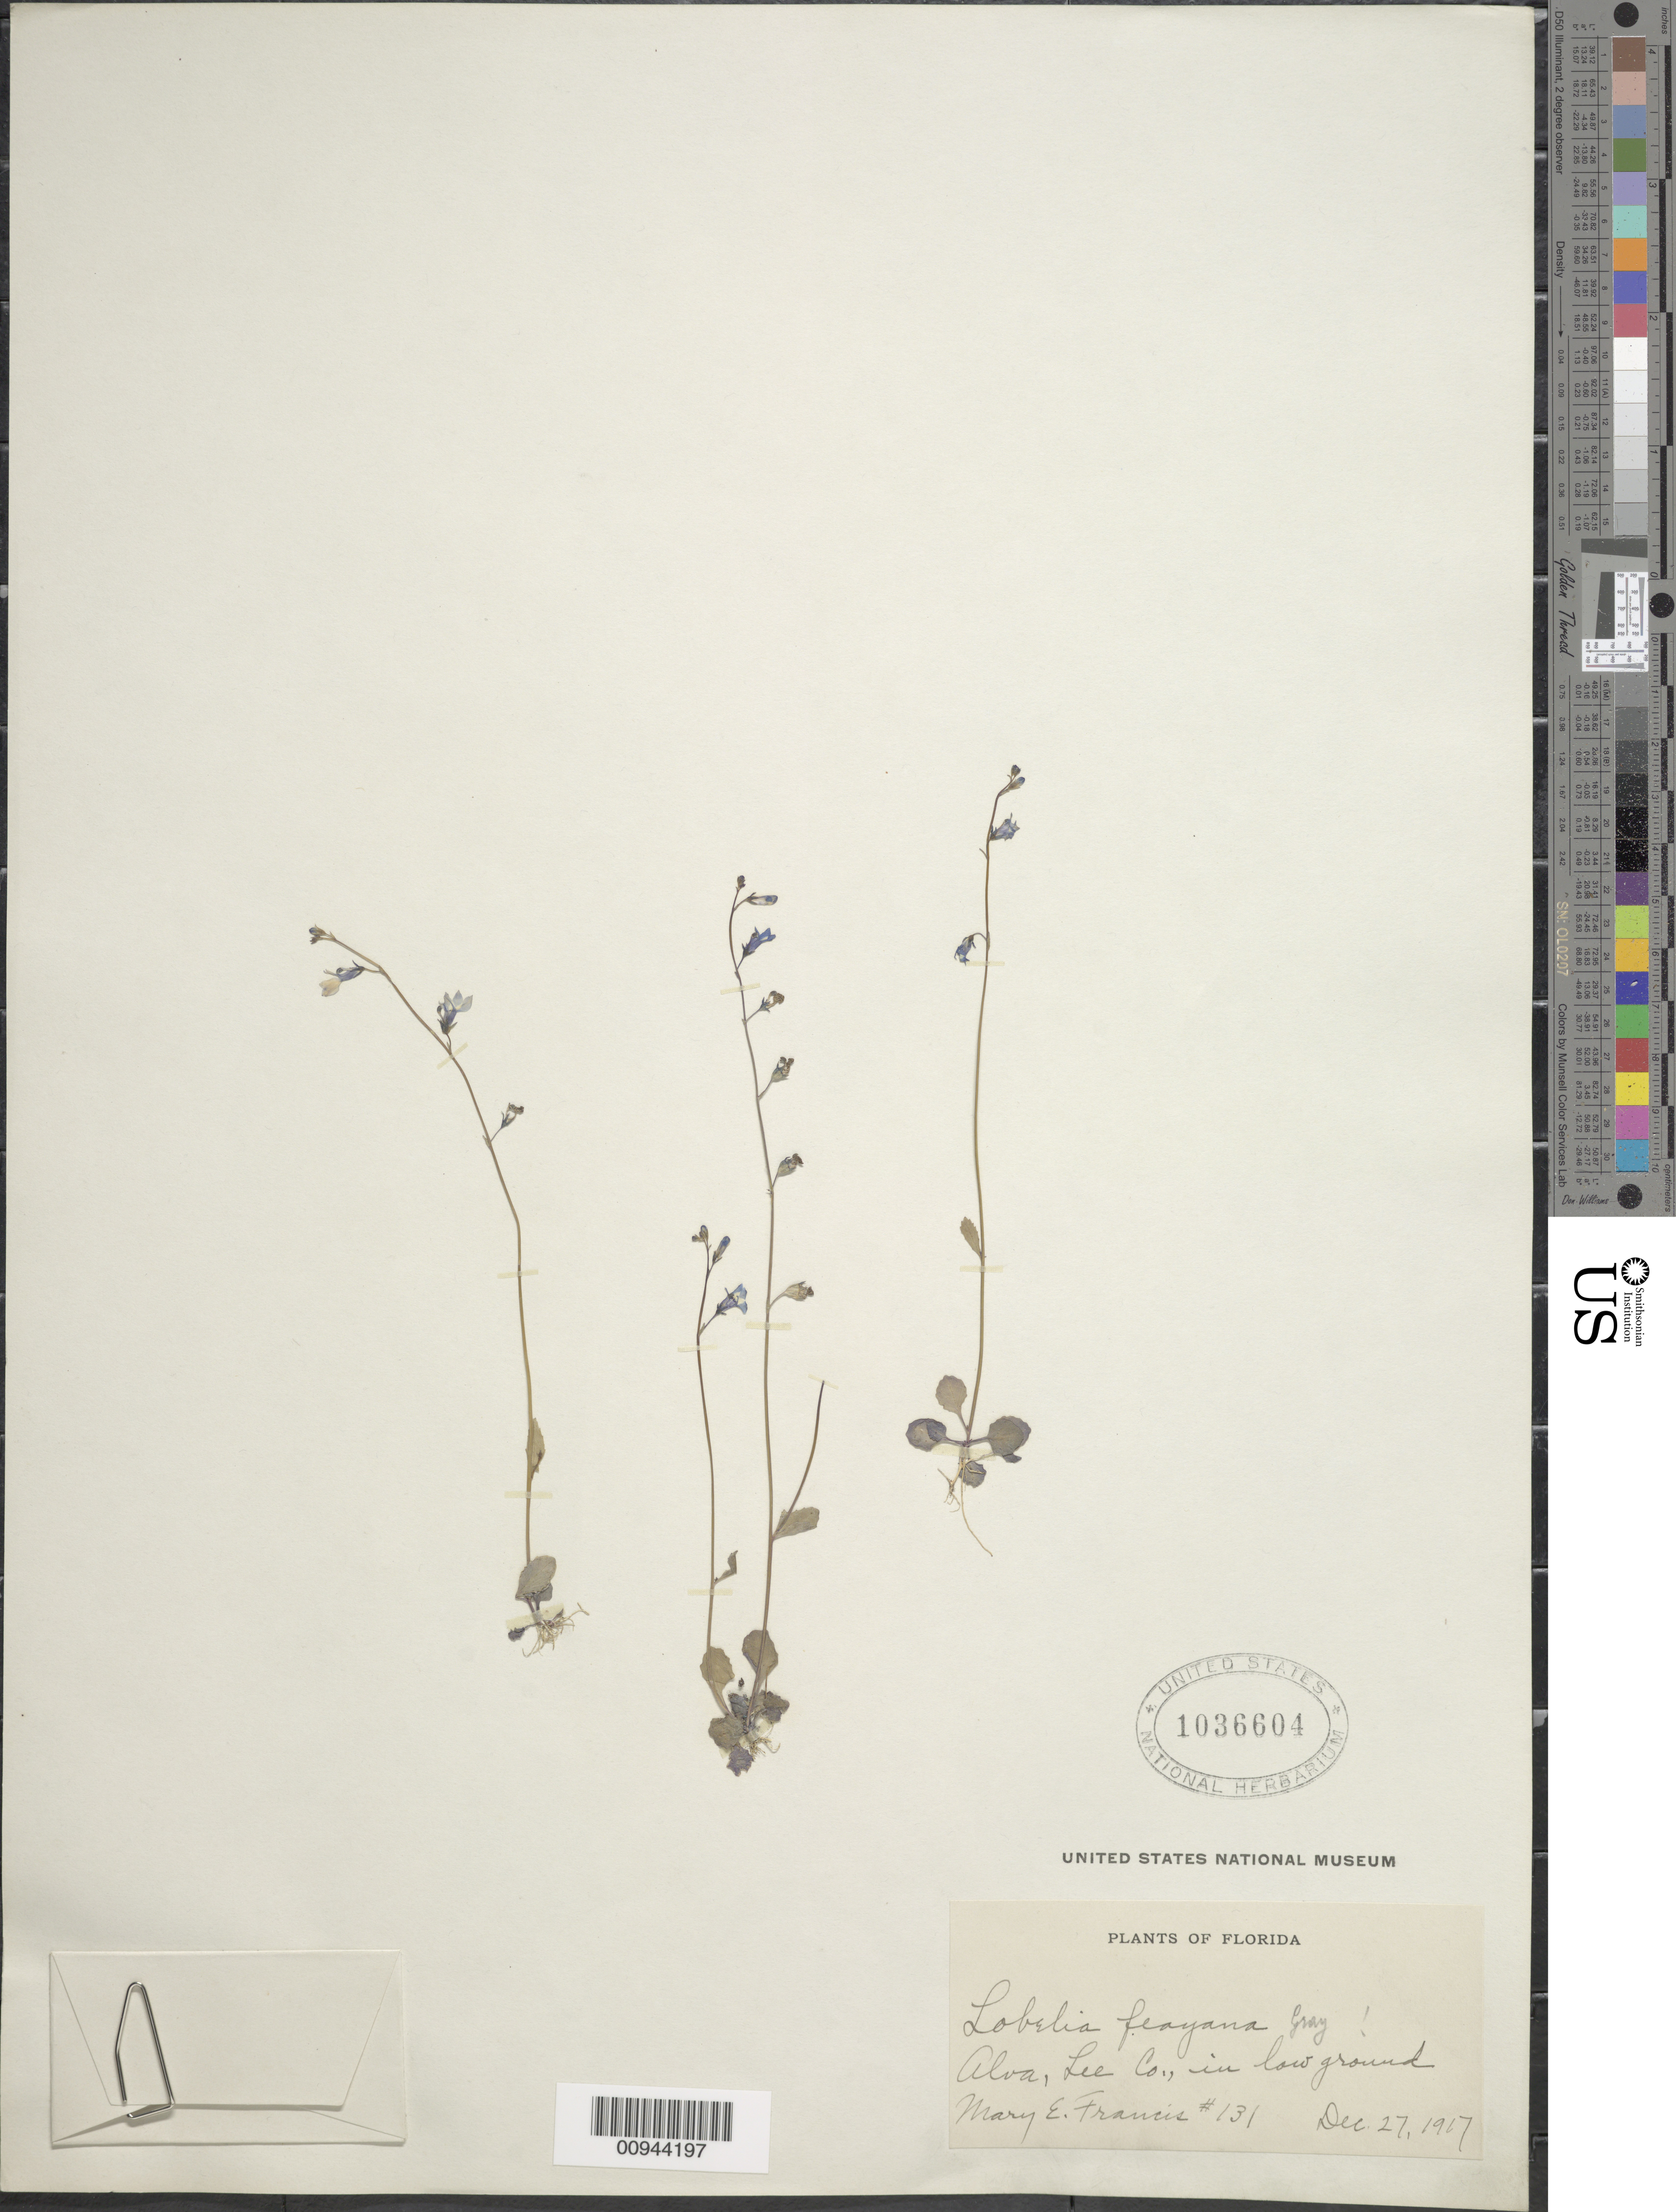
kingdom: Plantae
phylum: Tracheophyta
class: Magnoliopsida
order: Asterales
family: Campanulaceae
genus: Lobelia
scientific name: Lobelia feayana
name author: A. Gray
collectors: M. E. Francis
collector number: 131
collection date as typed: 27 Dec 1917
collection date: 1917-12-27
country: United States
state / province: Florida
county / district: Lee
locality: Alva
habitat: in low ground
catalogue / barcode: US 1036604